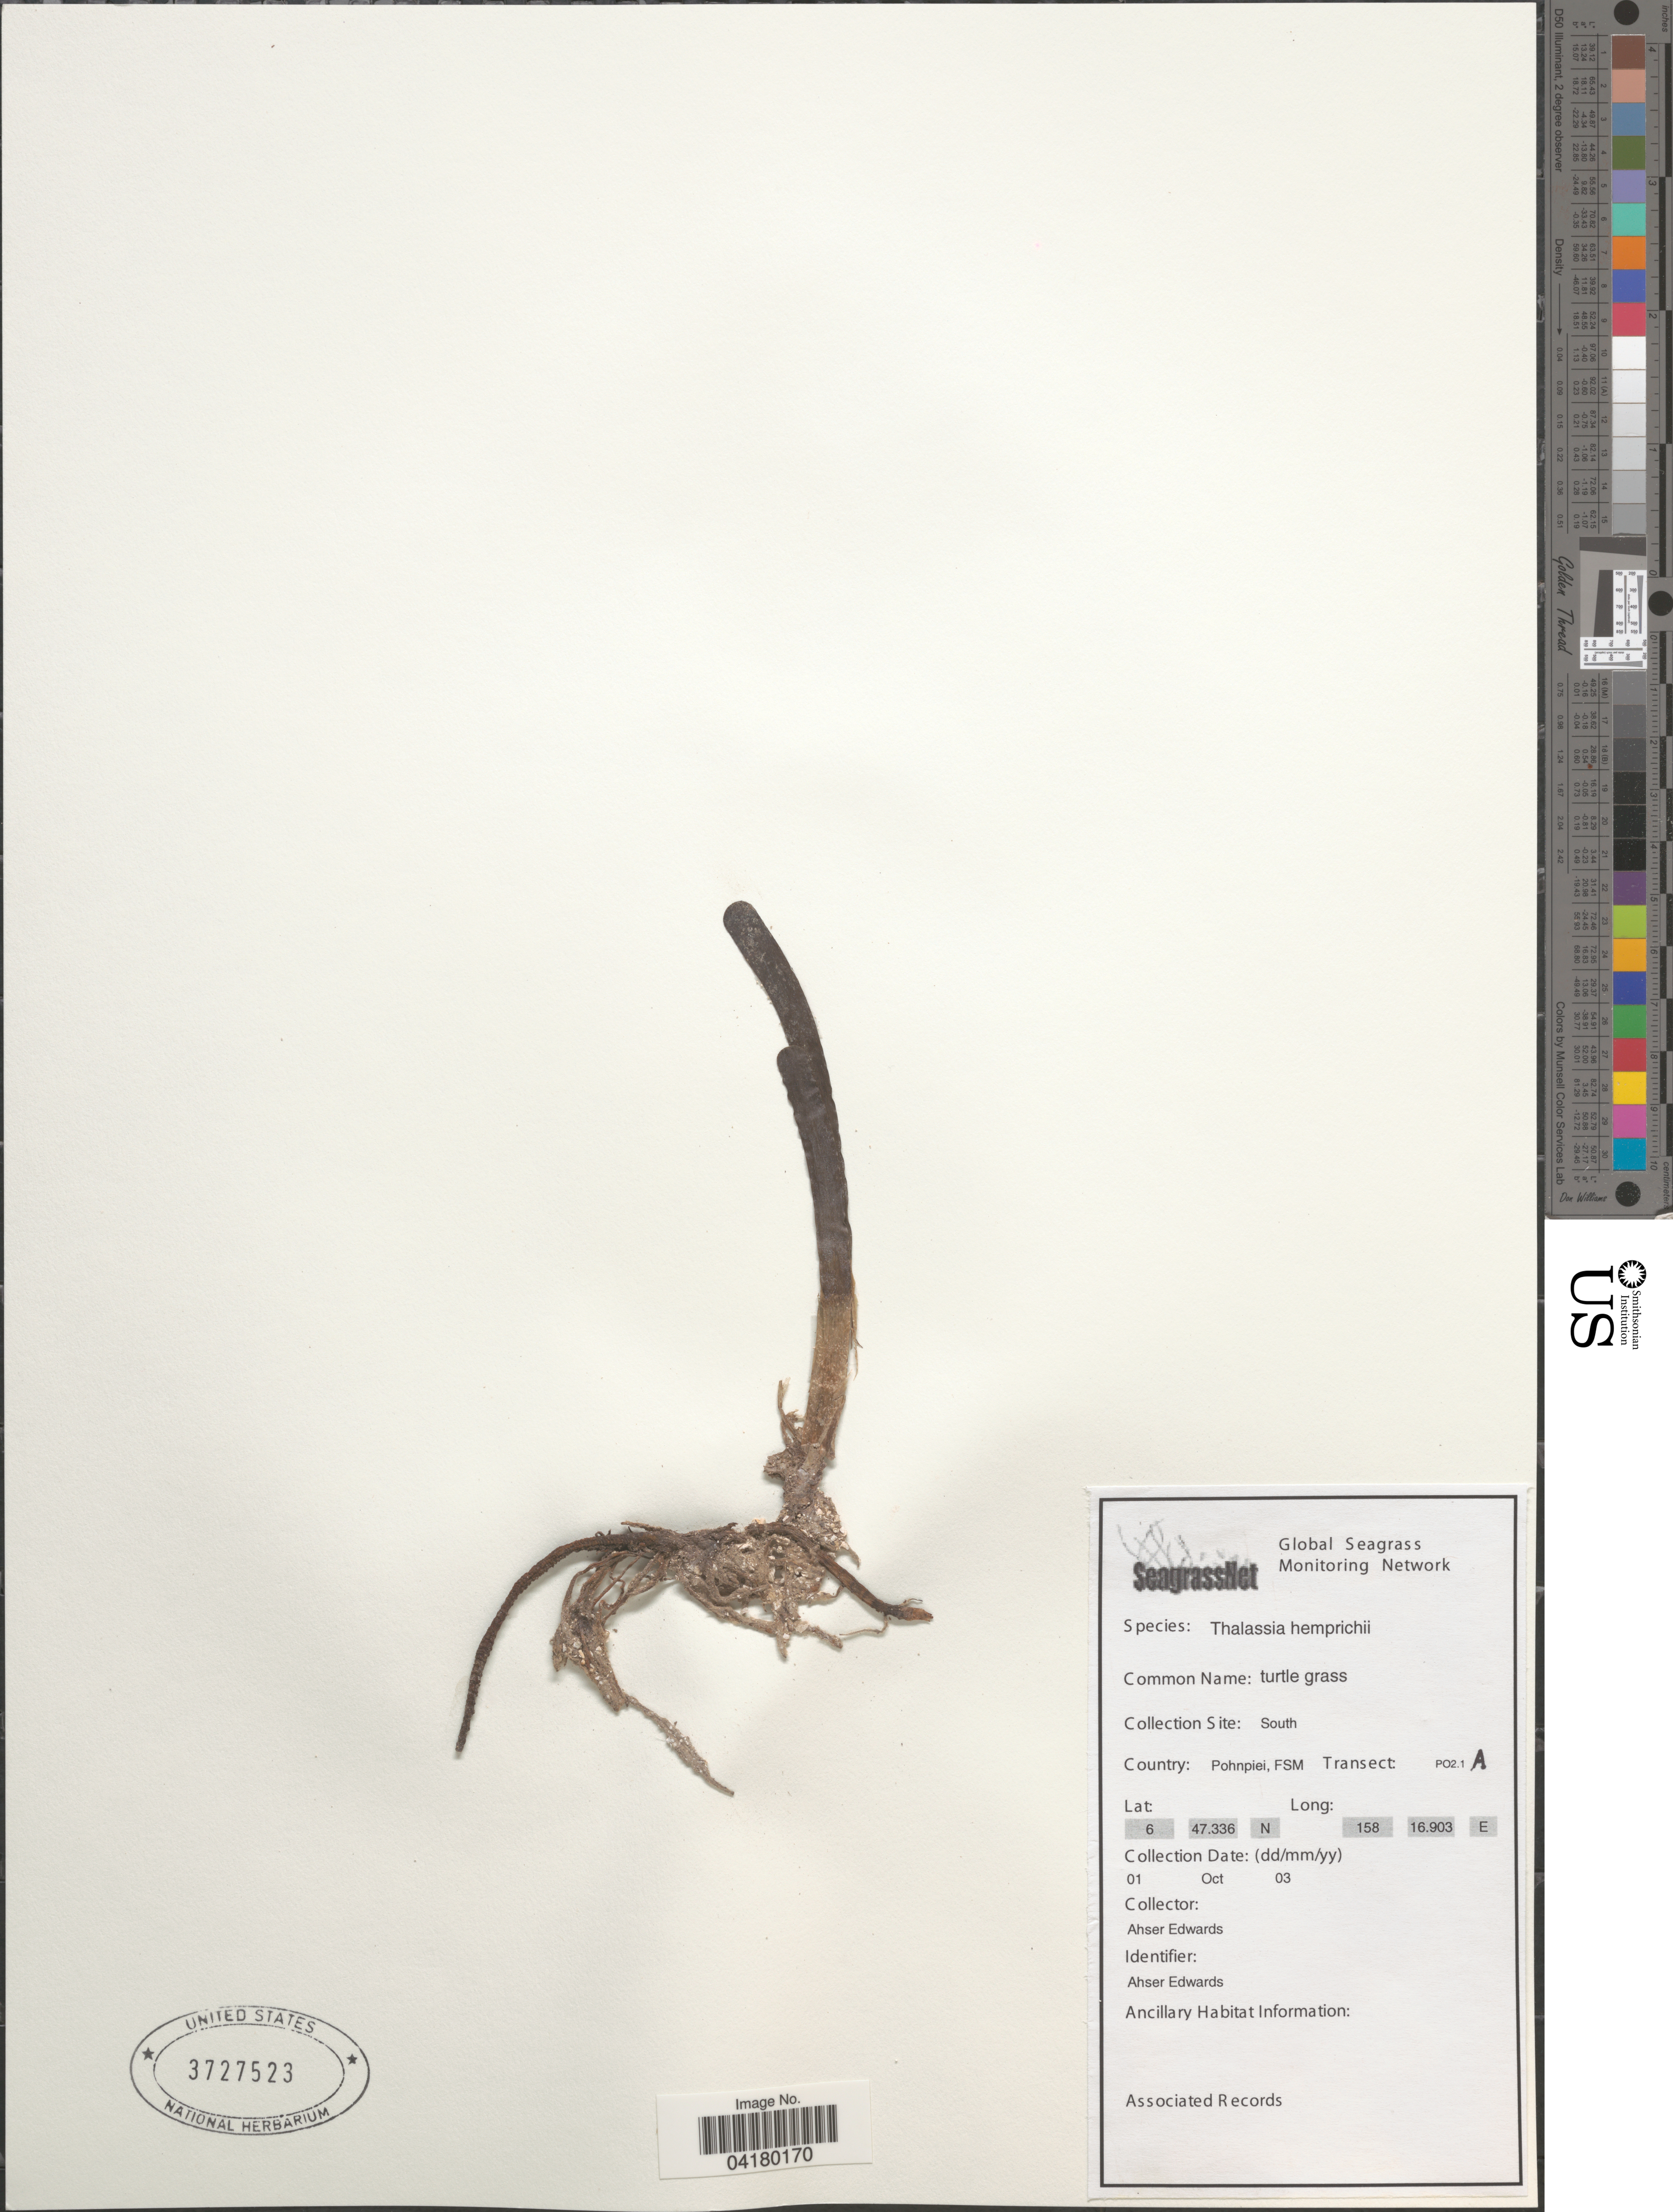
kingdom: Plantae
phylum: Tracheophyta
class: Liliopsida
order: Alismatales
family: Hydrocharitaceae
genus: Thalassia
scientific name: Thalassia hemprichii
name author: Asch.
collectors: A. Edwards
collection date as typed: Transcribed d/m/y: 1/10/3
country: Micronesia, Federated States of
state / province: Pohnpei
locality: Collection Site: South. Country: Pohnpiei, FSM. Transect: PO2.1A.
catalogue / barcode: US 3727523